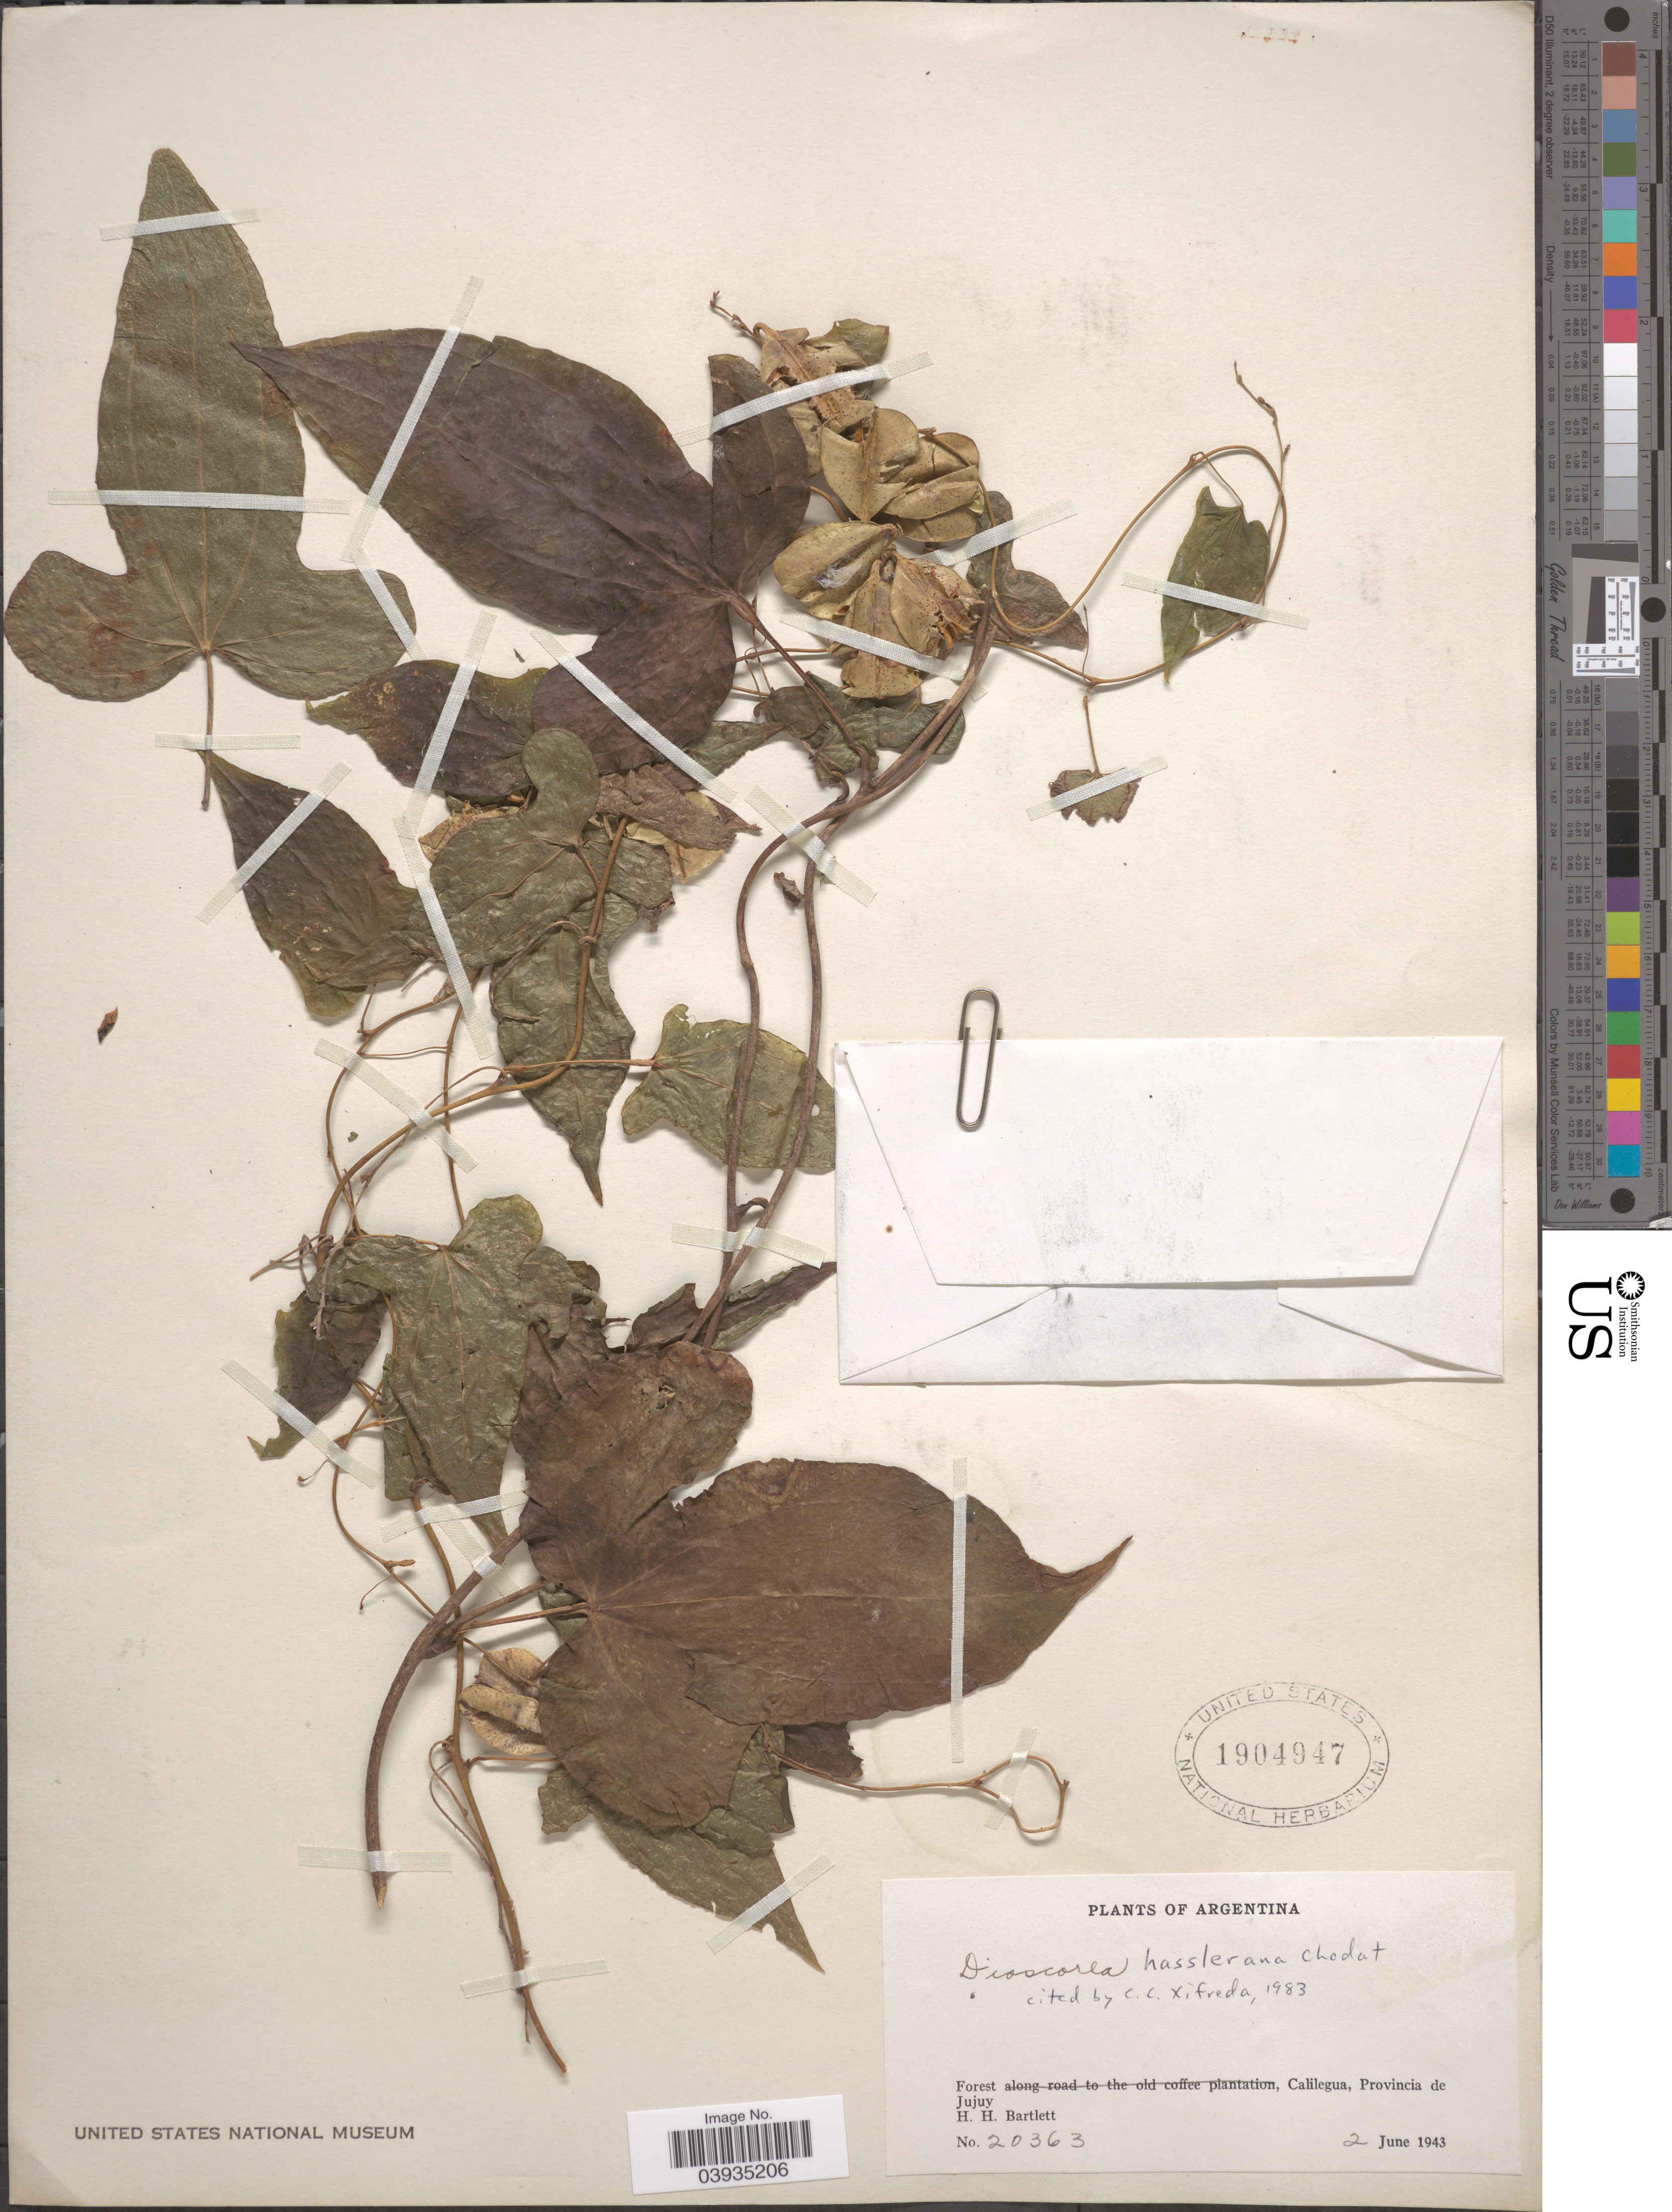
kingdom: Plantae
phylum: Tracheophyta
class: Liliopsida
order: Dioscoreales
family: Dioscoreaceae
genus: Dioscorea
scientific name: Dioscorea hassleriana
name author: Chodat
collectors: H. H. Bartlett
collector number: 20363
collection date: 1943-06-02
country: Argentina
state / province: Jujuy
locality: Calilegua.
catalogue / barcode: US 1904947